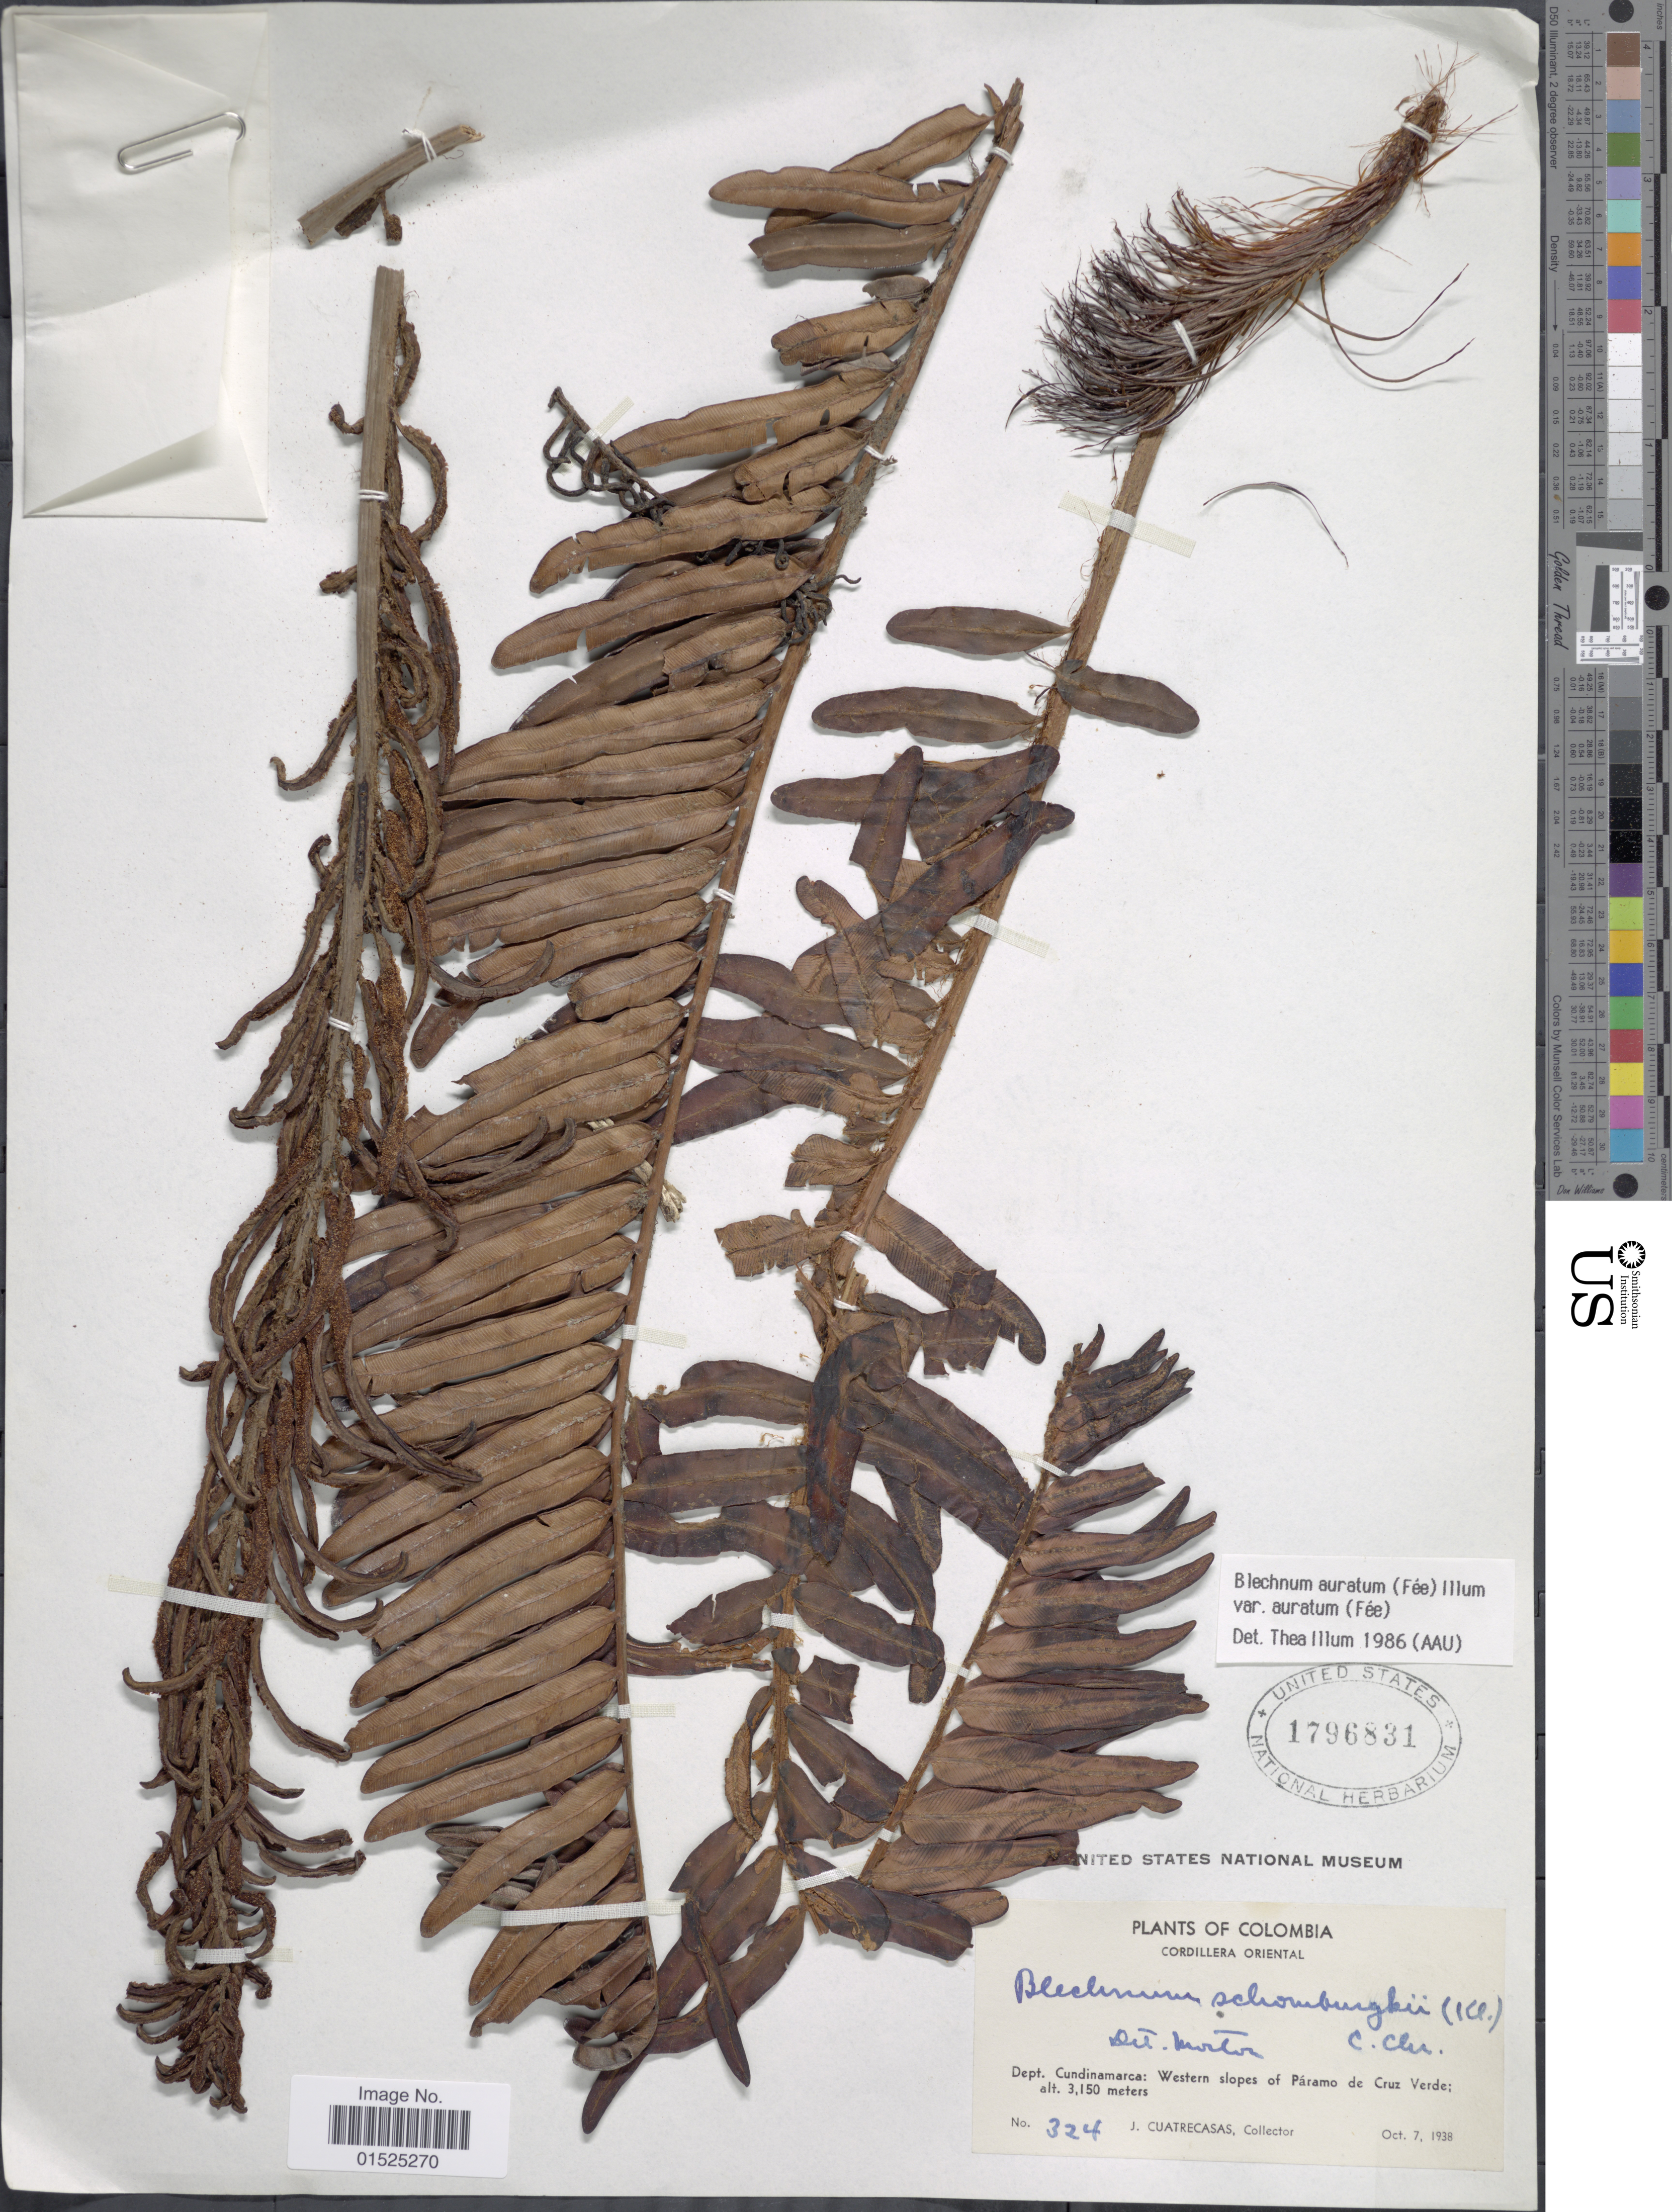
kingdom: Plantae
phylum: Tracheophyta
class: Polypodiopsida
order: Polypodiales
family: Blechnaceae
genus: Blechnum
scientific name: Blechnum auratum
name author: (Fée) R.M. Tryon & Stolze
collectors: J. Cuatrecasas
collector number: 324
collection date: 1938-10-07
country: Colombia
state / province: Cundinamarca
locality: Cordillera Oriental, western slopes of Parama de Crus Verde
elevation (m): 3150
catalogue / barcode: US 1796831